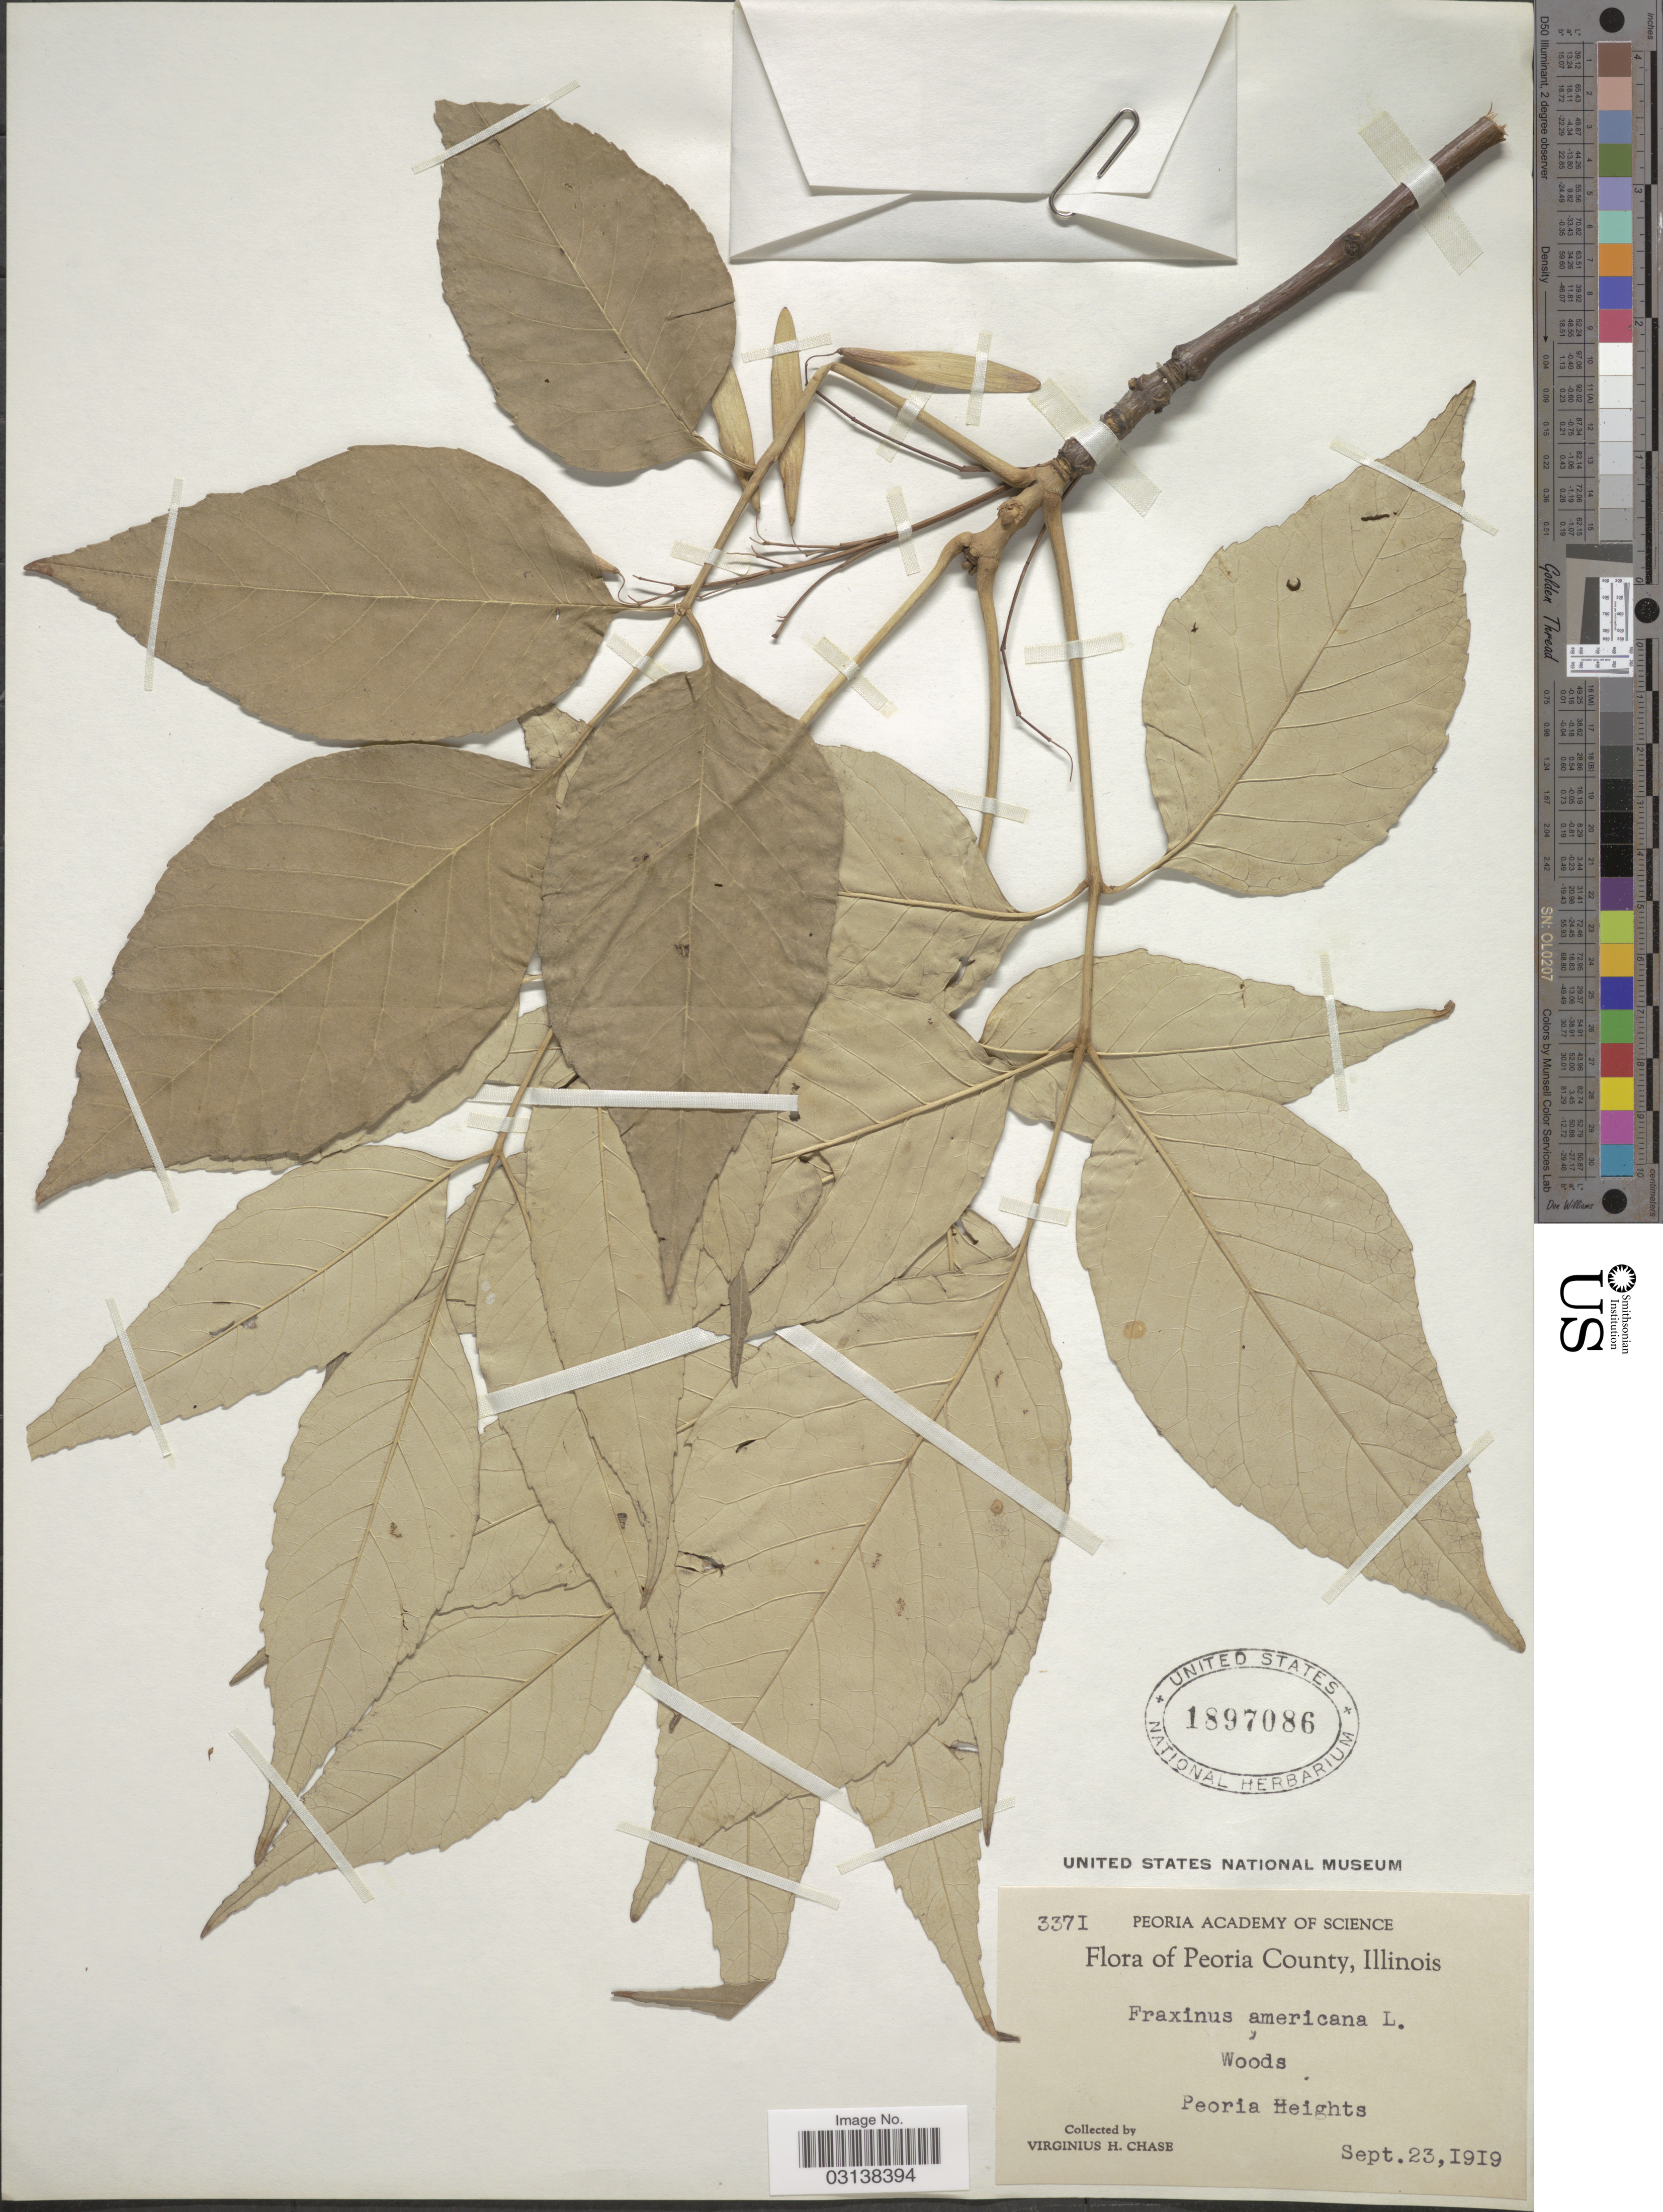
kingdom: Plantae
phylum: Tracheophyta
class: Magnoliopsida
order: Lamiales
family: Oleaceae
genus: Fraxinus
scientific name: Fraxinus americana var. biltmoreana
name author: (Beadle) J.W. Wright ex Fernald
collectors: V. H. Chase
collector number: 3371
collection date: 1919-09-23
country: United States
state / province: Illinois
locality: Peoria County, Peoria Heights.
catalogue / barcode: US 1897086